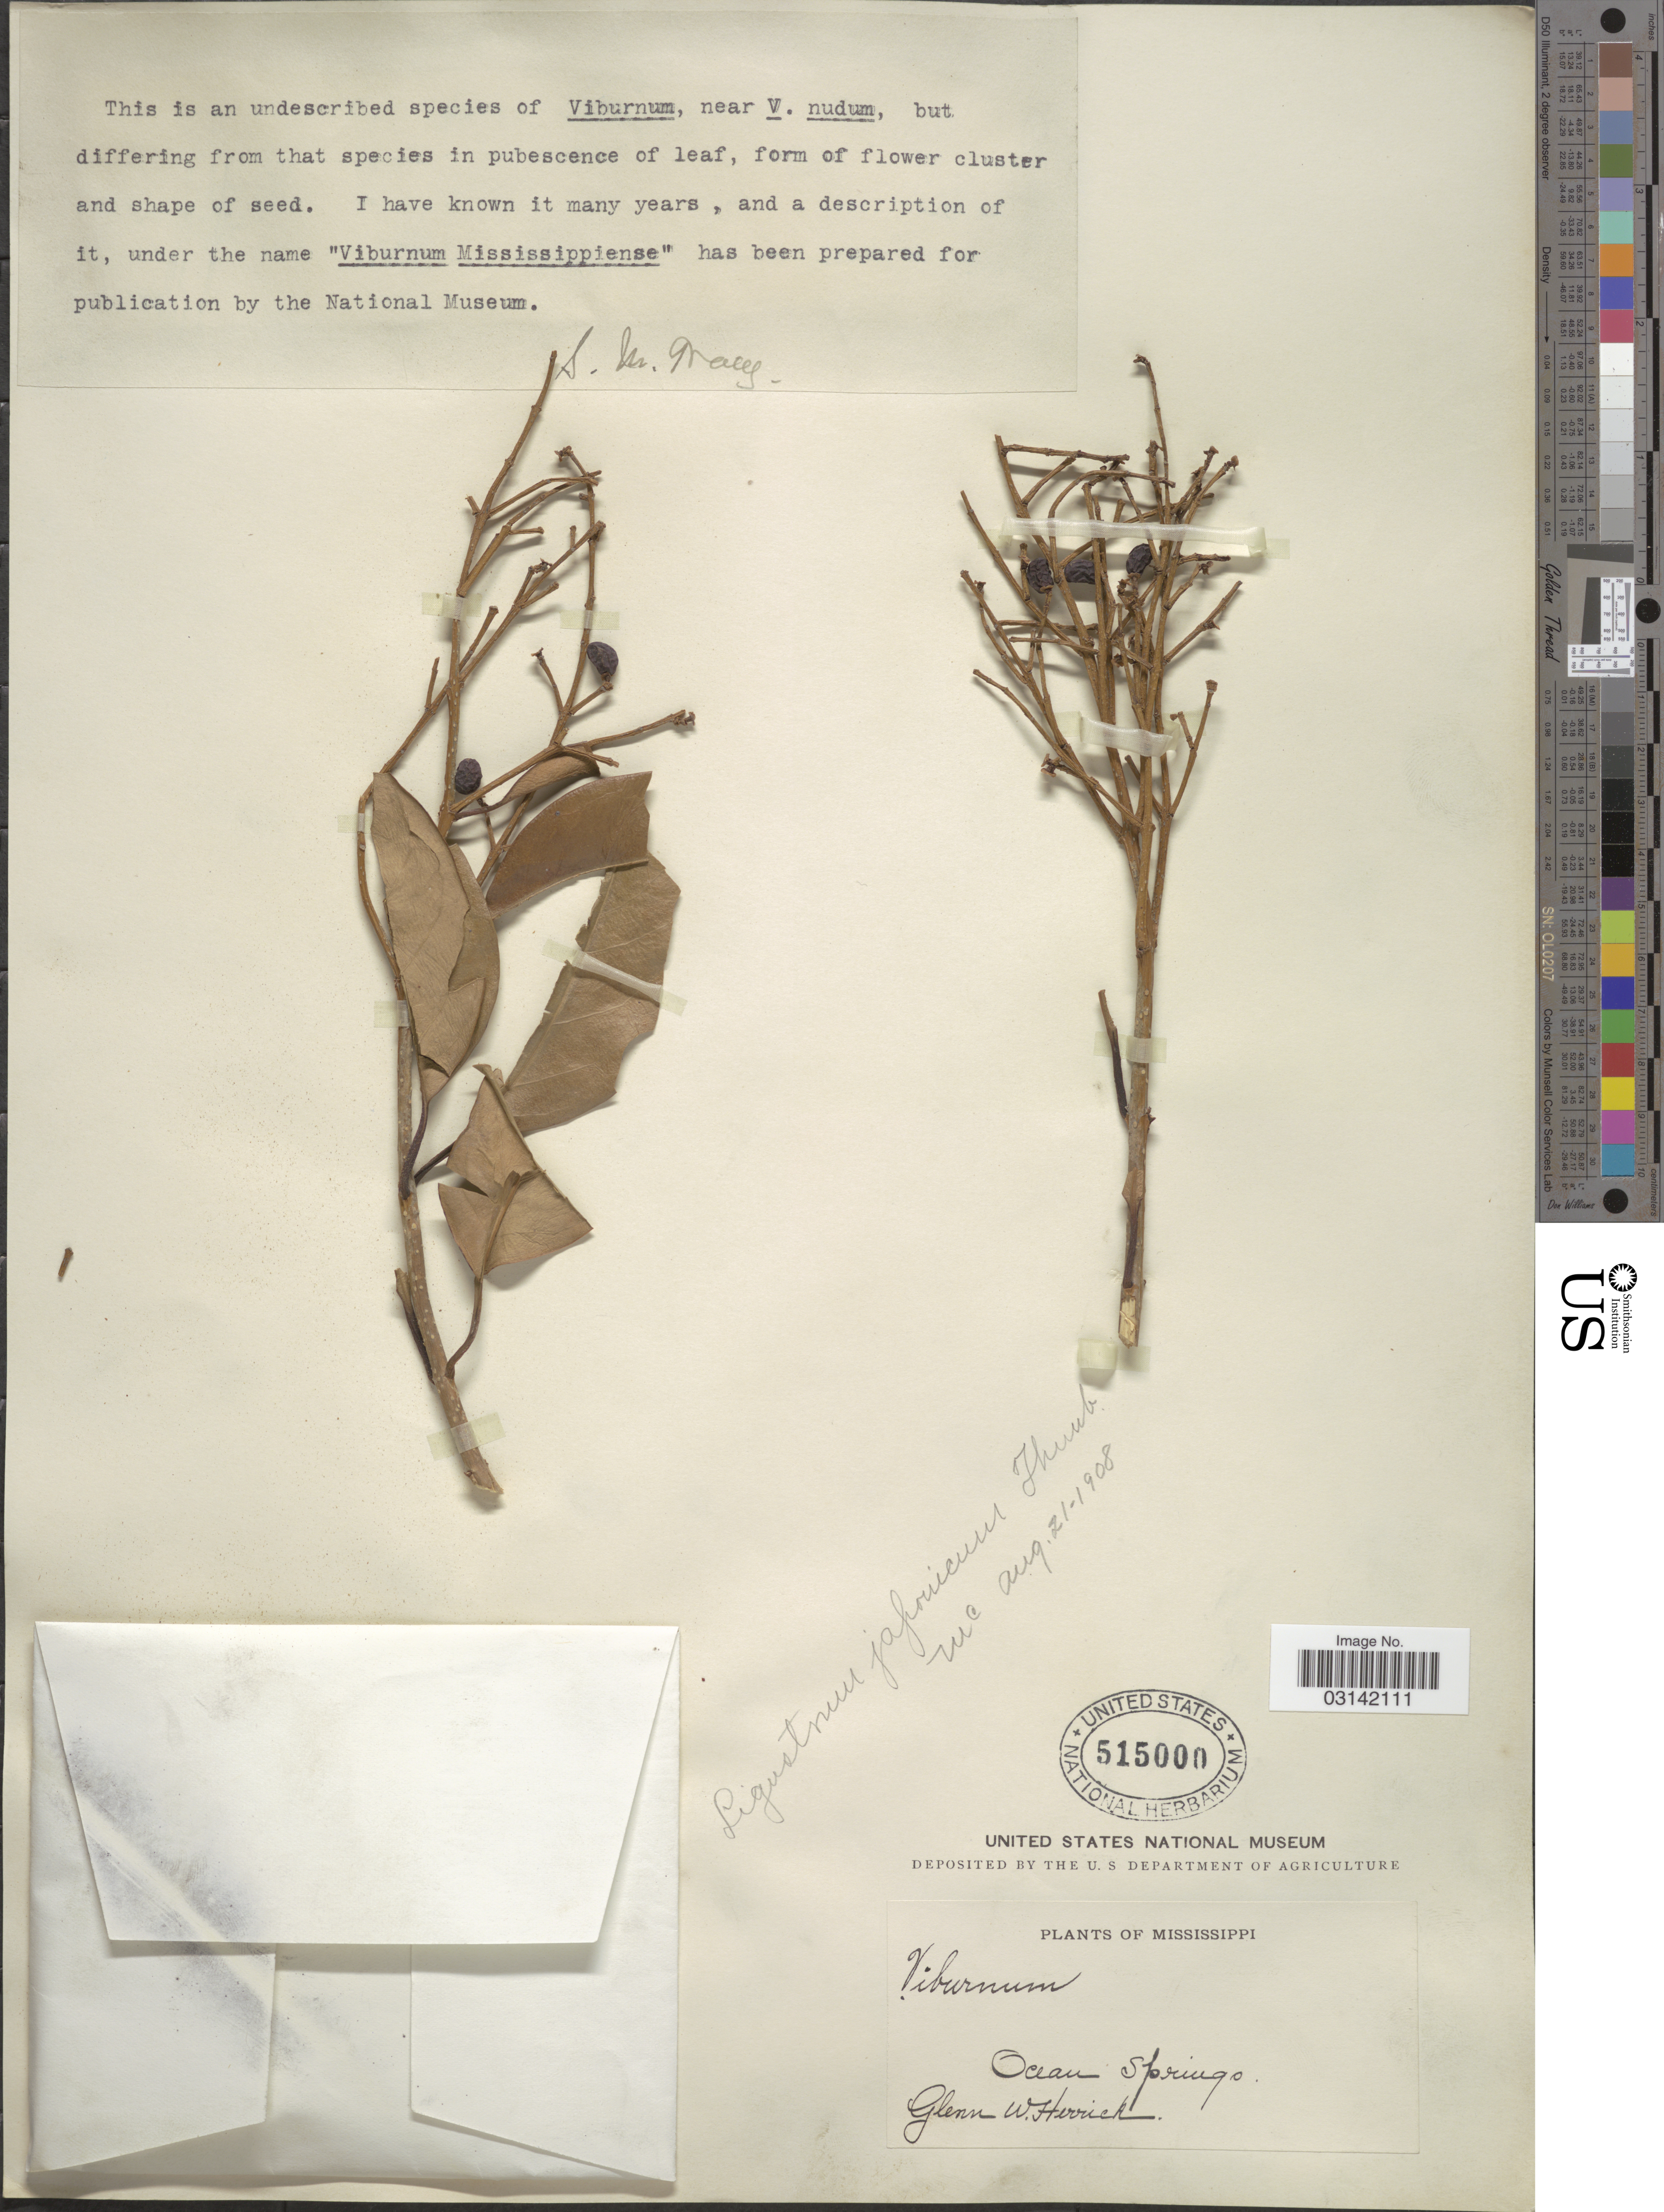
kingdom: Plantae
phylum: Tracheophyta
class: Magnoliopsida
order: Lamiales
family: Oleaceae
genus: Ligustrum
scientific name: Ligustrum japonicum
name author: Thunb.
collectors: G. Herrick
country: United States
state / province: Mississippi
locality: Ocean Springs.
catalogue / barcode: US 515000